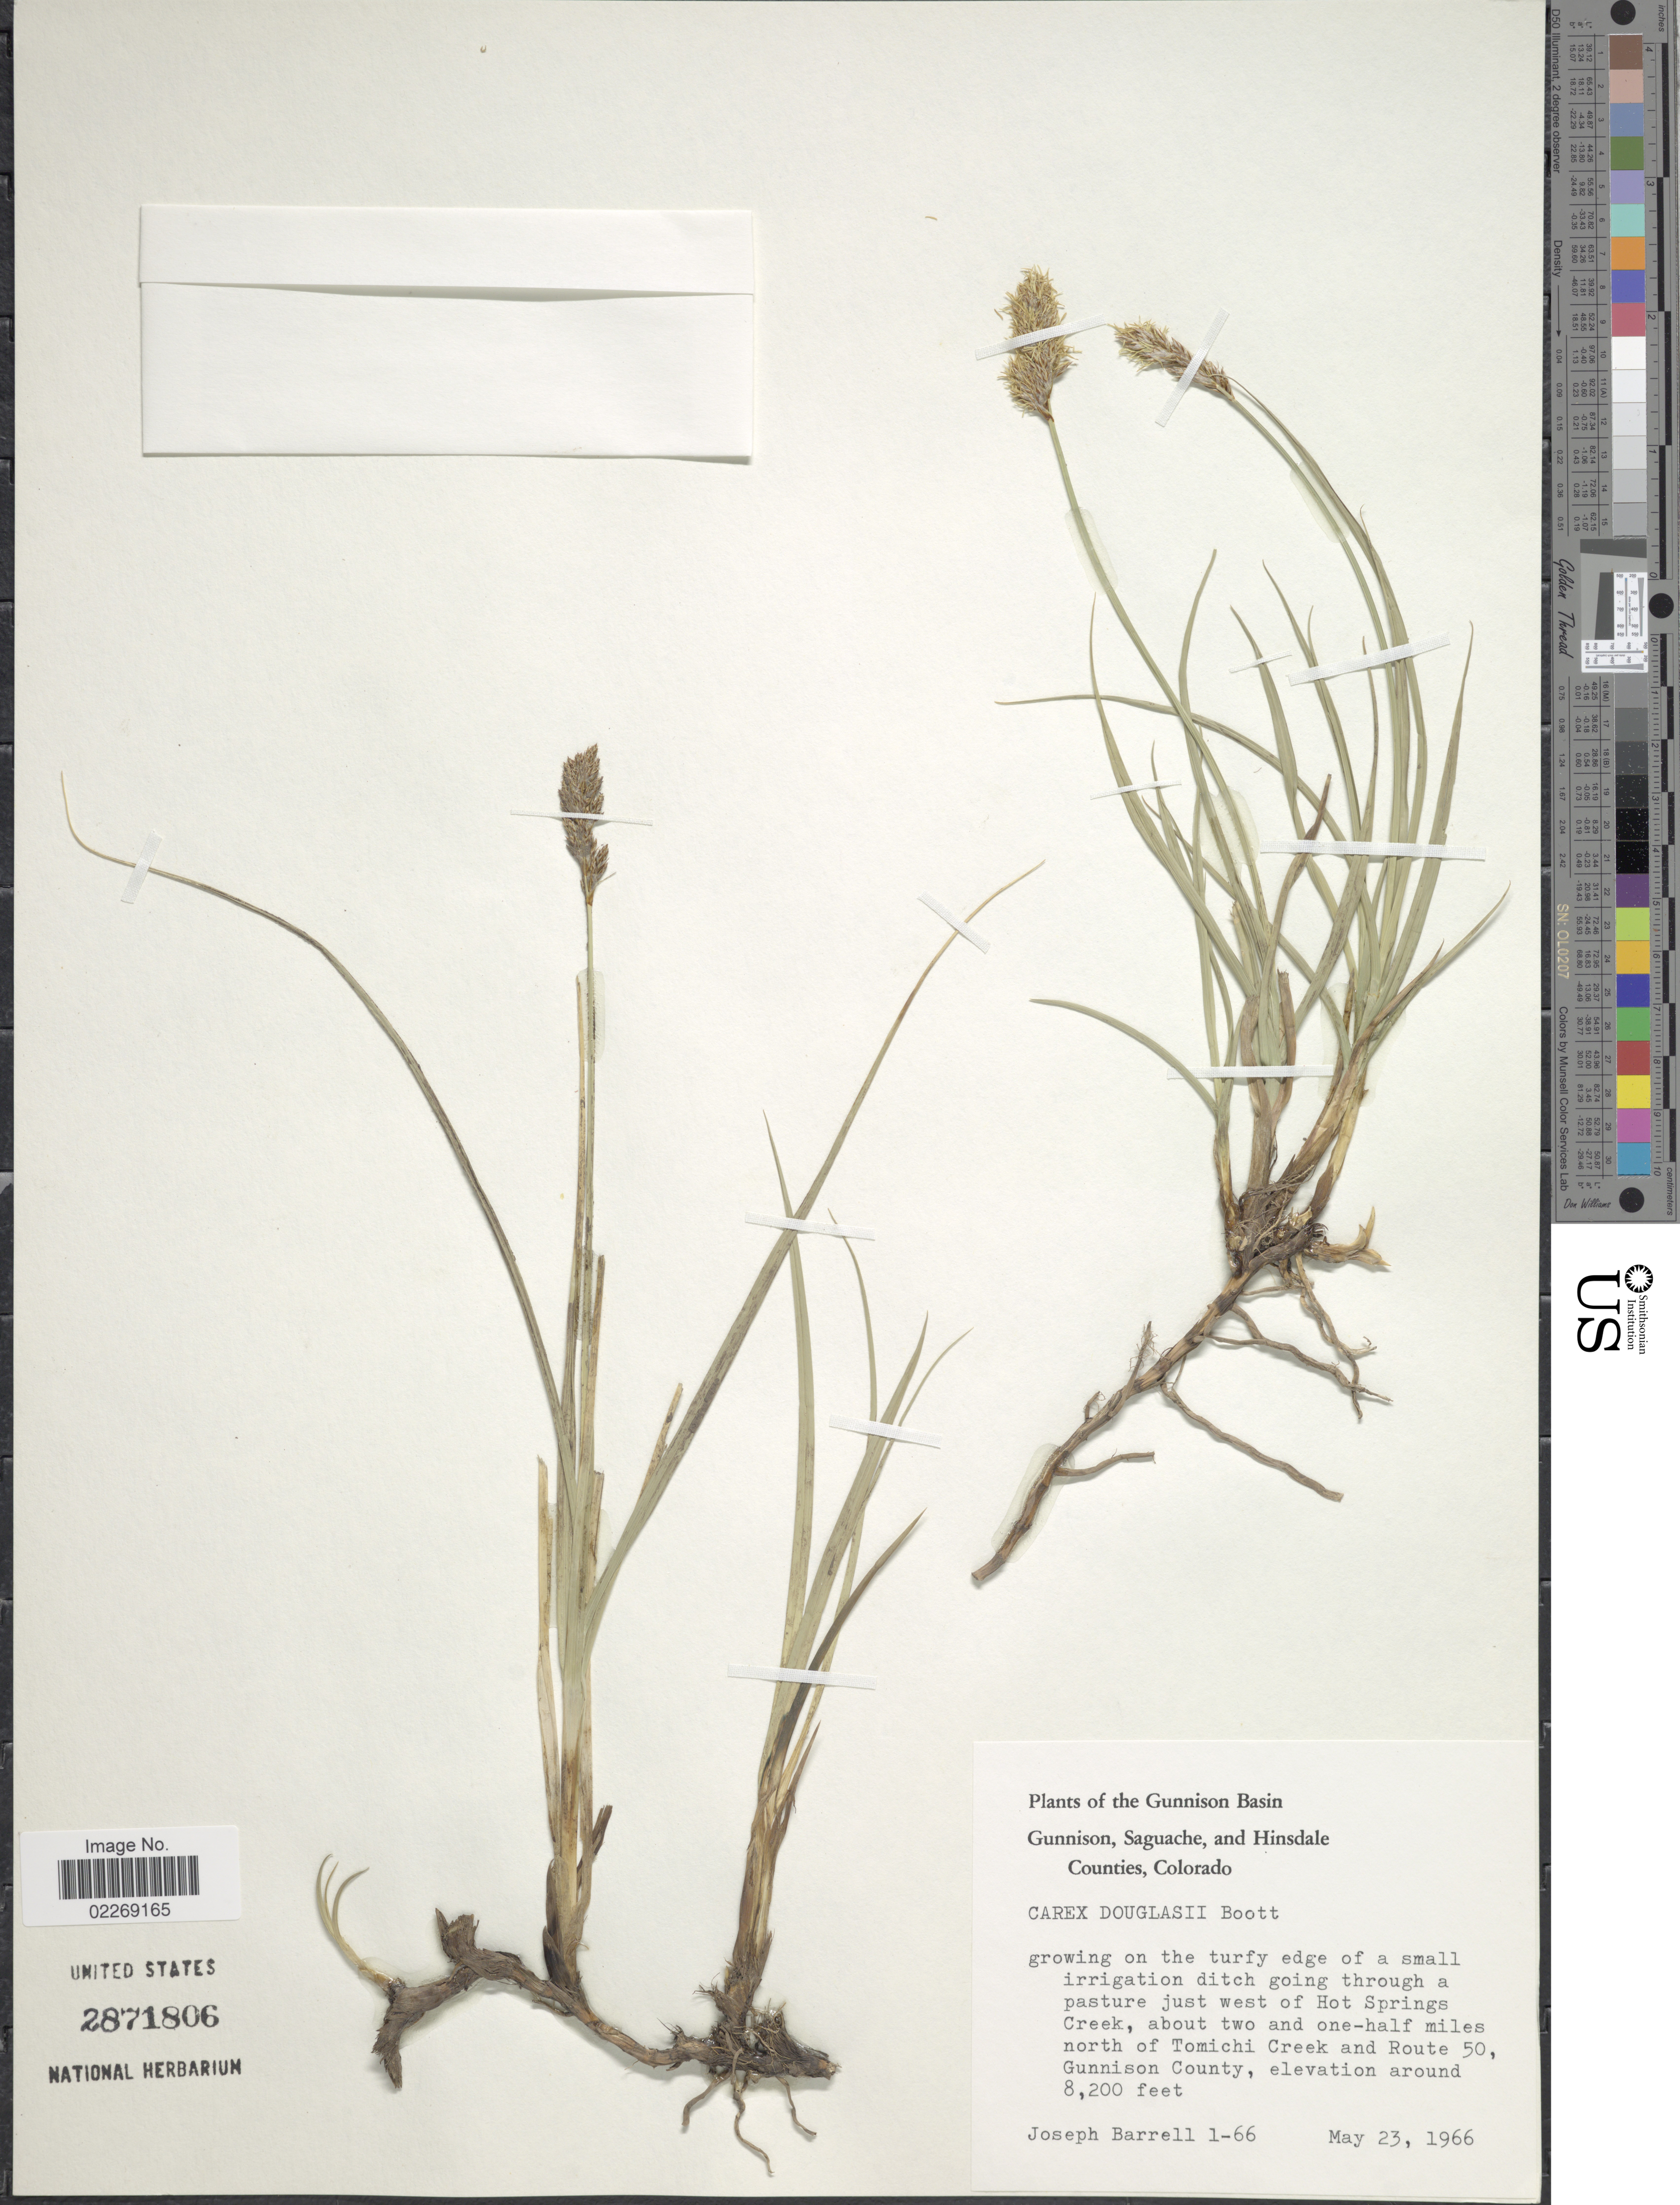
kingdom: Plantae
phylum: Tracheophyta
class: Liliopsida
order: Poales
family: Cyperaceae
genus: Carex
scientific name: Carex douglasii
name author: Boott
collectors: J. Barrell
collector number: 1-66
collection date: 1966-05-23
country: United States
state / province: Colorado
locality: Gunnison Basin. just west of Hot Springs Creek, about two and one-half miles north of Tomichi Creek and Route 50, Gunnison County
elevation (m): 2499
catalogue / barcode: US 2871806